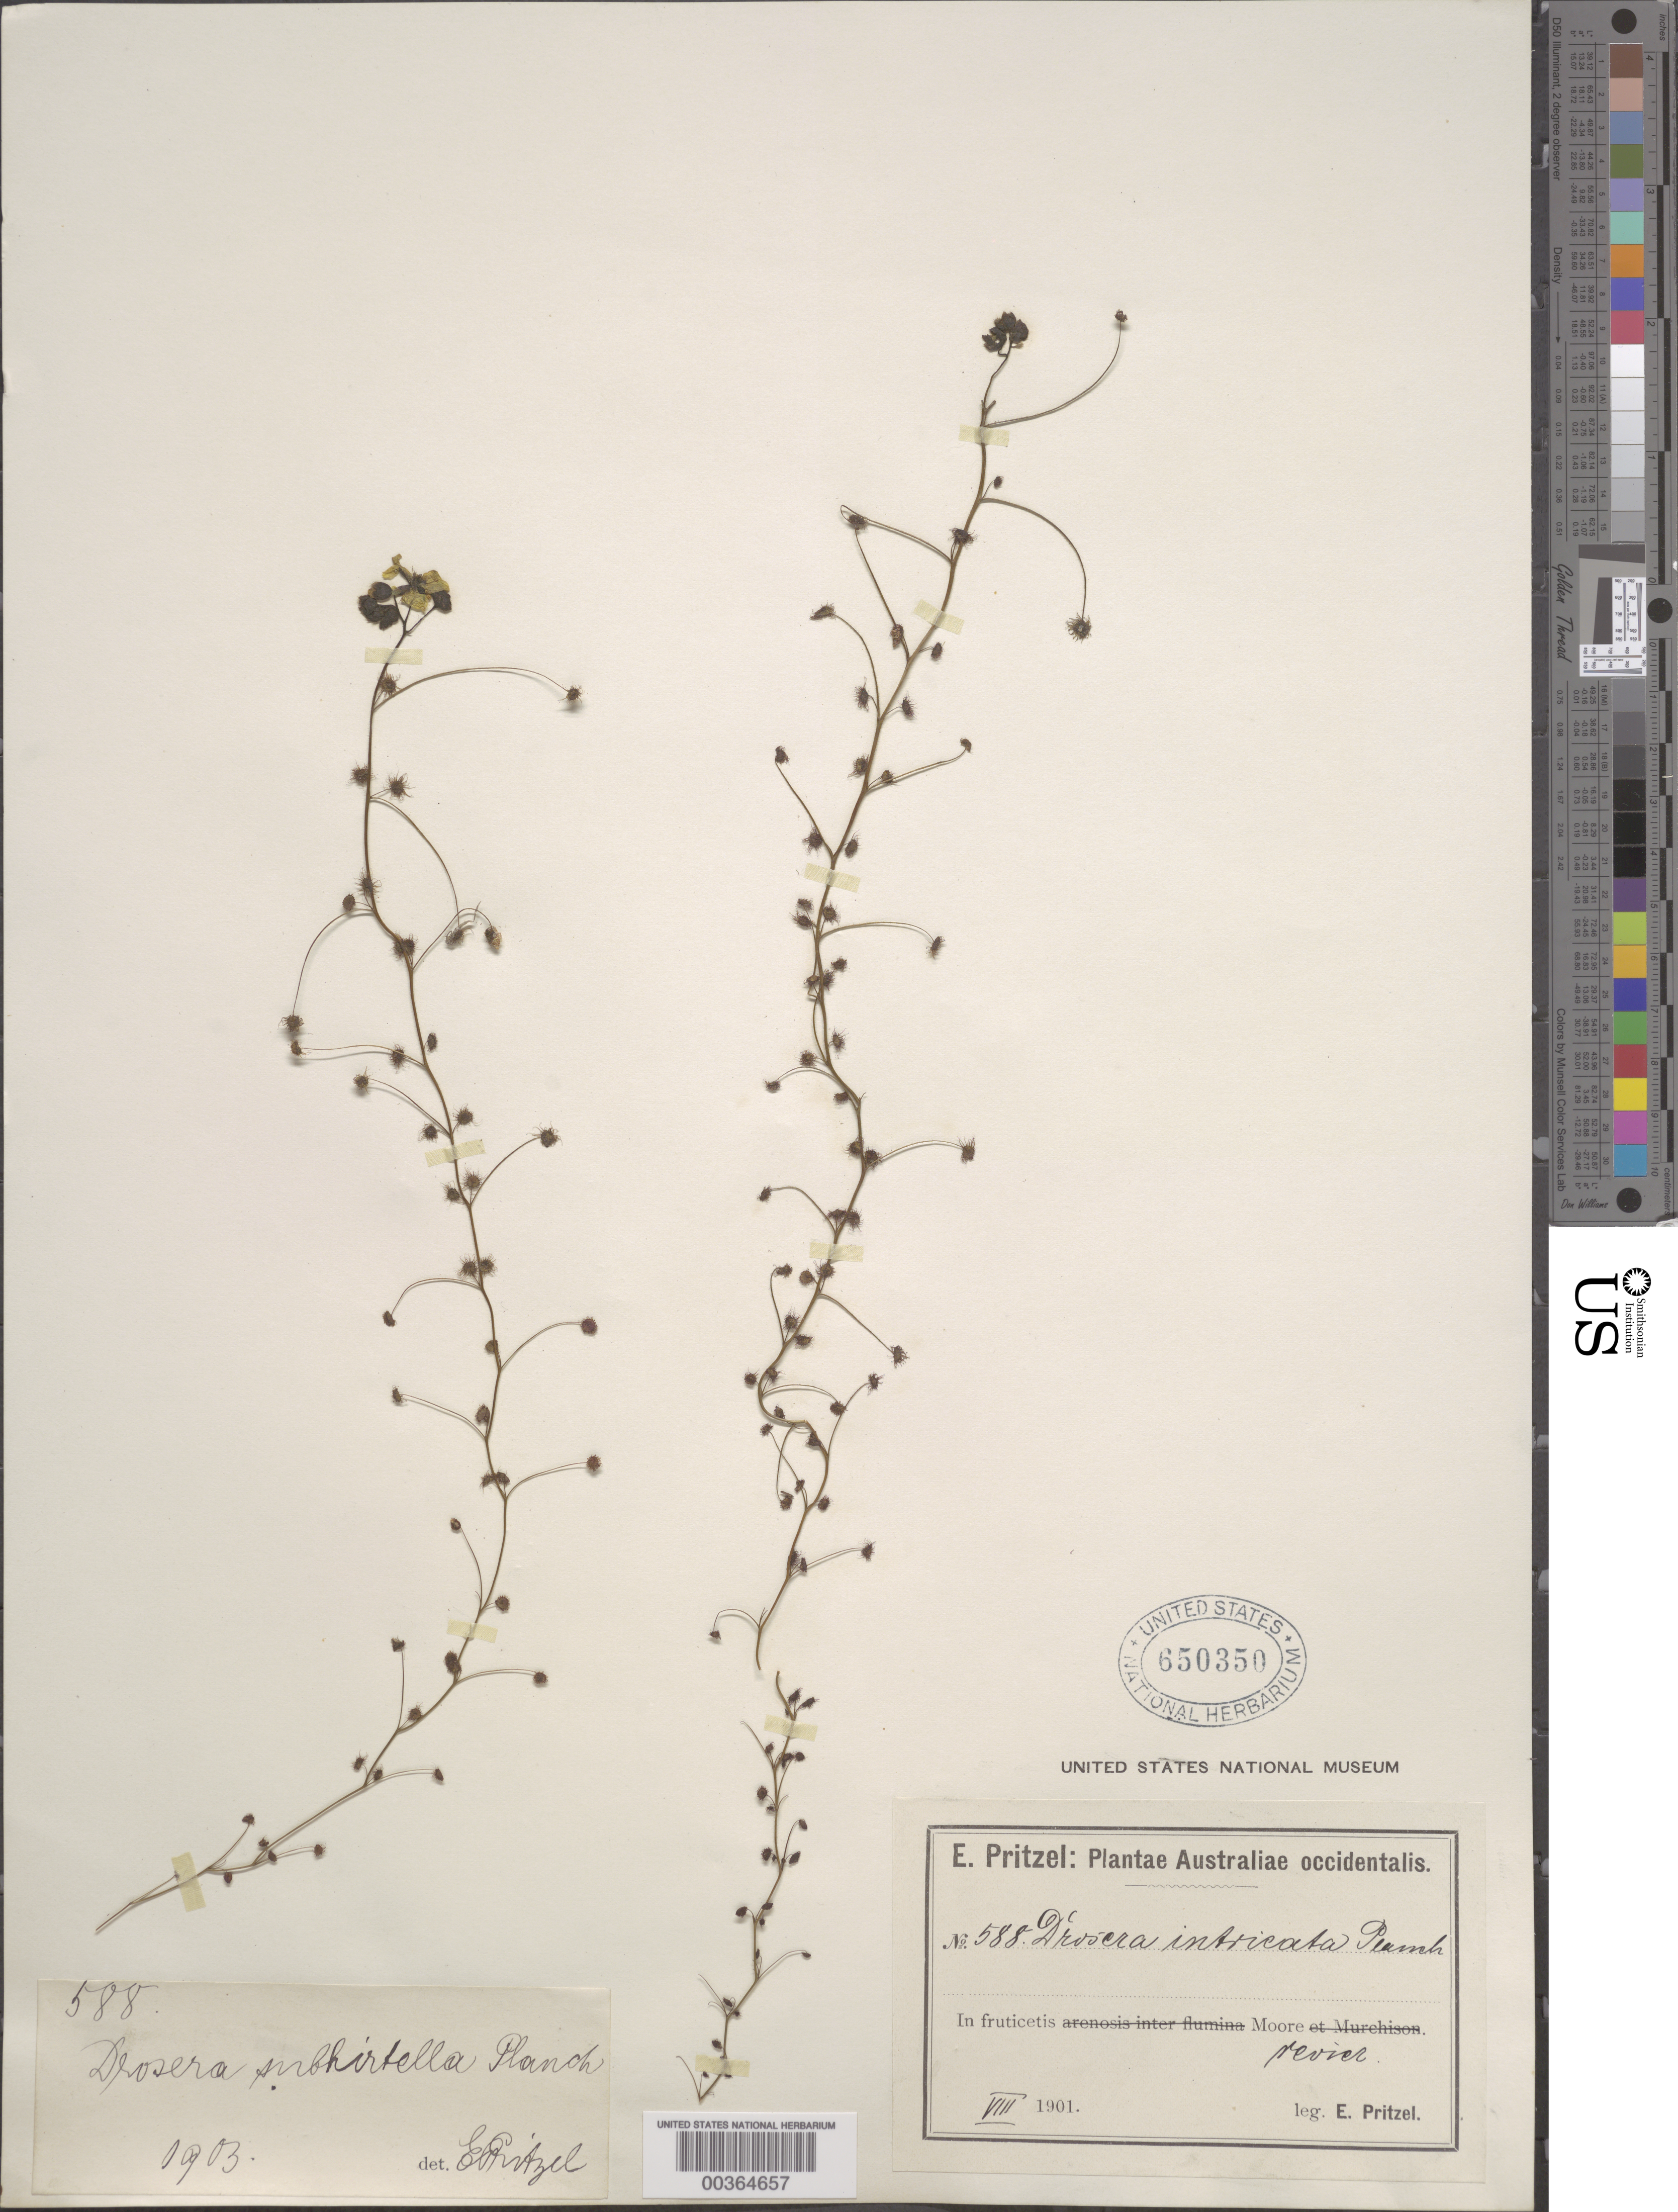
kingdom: Plantae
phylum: Tracheophyta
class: Magnoliopsida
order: Caryophyllales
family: Droseraceae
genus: Drosera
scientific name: Drosera subhirtella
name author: Planch.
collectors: E. G. Pritzel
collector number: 588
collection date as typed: Aug 1953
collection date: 1953-08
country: Australia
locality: Moore river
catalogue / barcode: US 650350